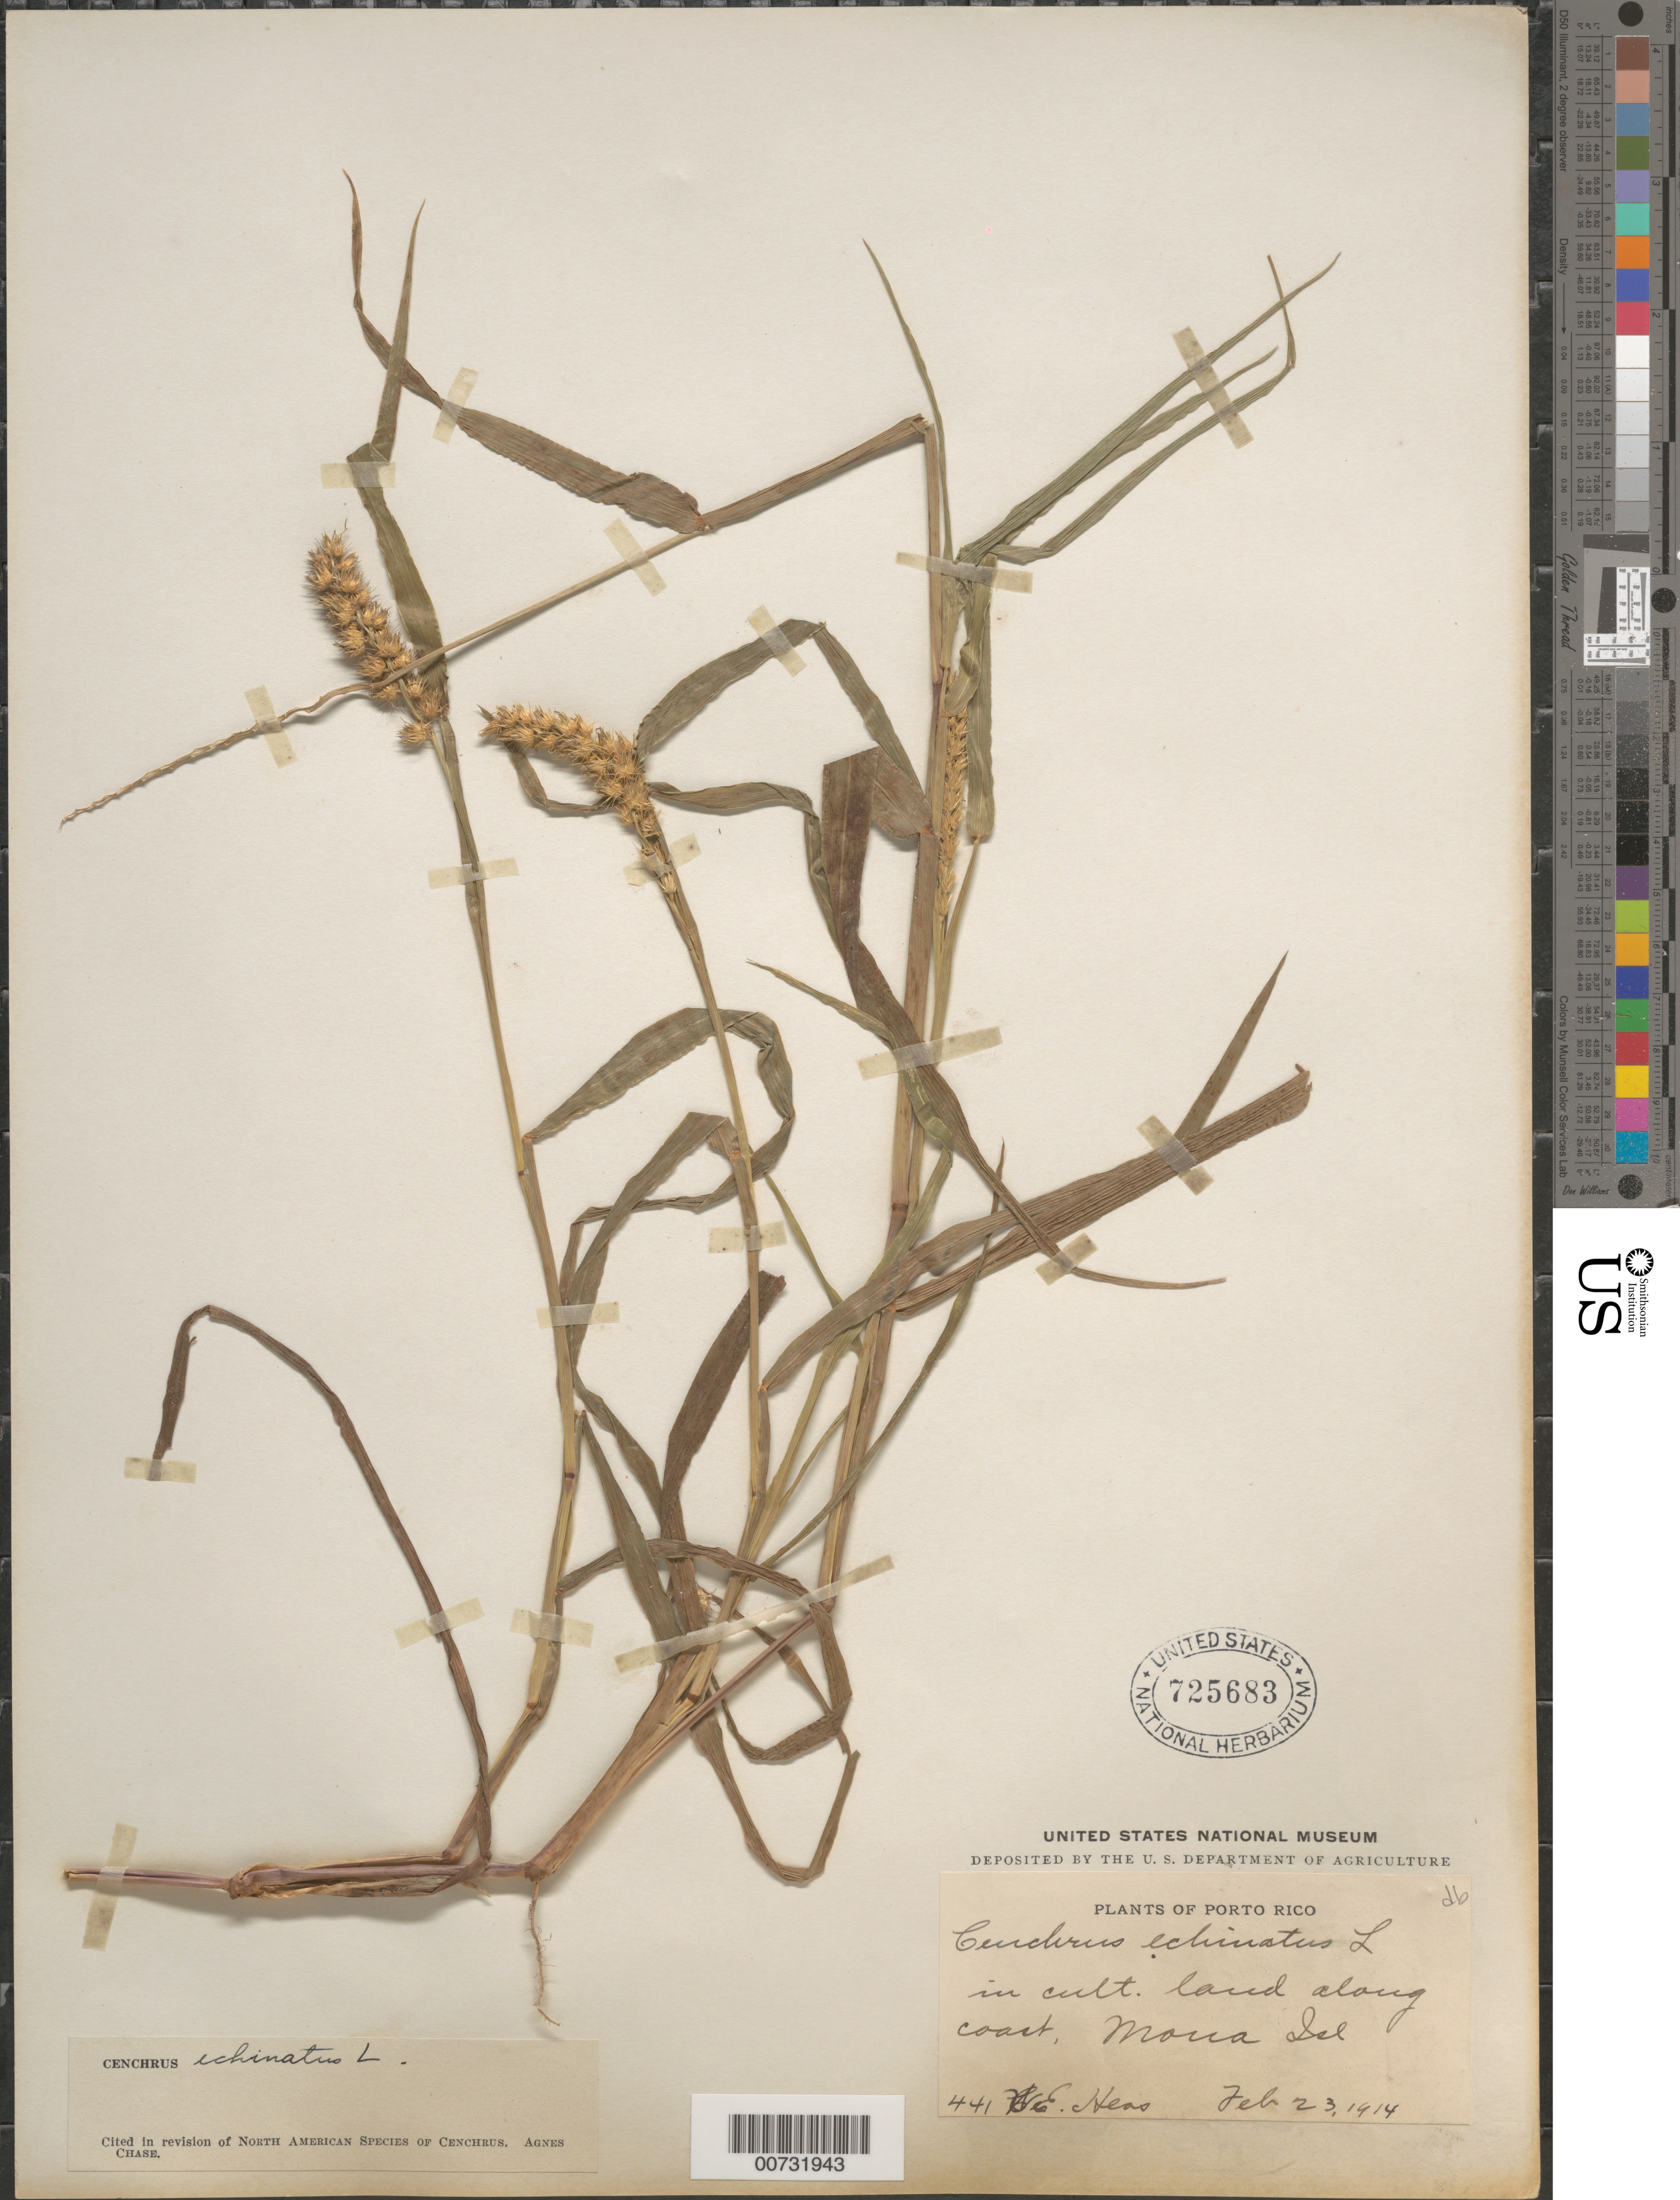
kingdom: Plantae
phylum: Tracheophyta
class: Liliopsida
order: Poales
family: Poaceae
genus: Cenchrus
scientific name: Cenchrus echinatus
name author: L.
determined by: Chase, [M.] Agnes, (US)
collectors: W. Hess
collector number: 441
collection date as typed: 23 Feb 1914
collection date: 1914-02-23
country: Puerto Rico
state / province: Mayaguëz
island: Mona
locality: Mona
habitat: In cultivated land along coast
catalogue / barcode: US 725683